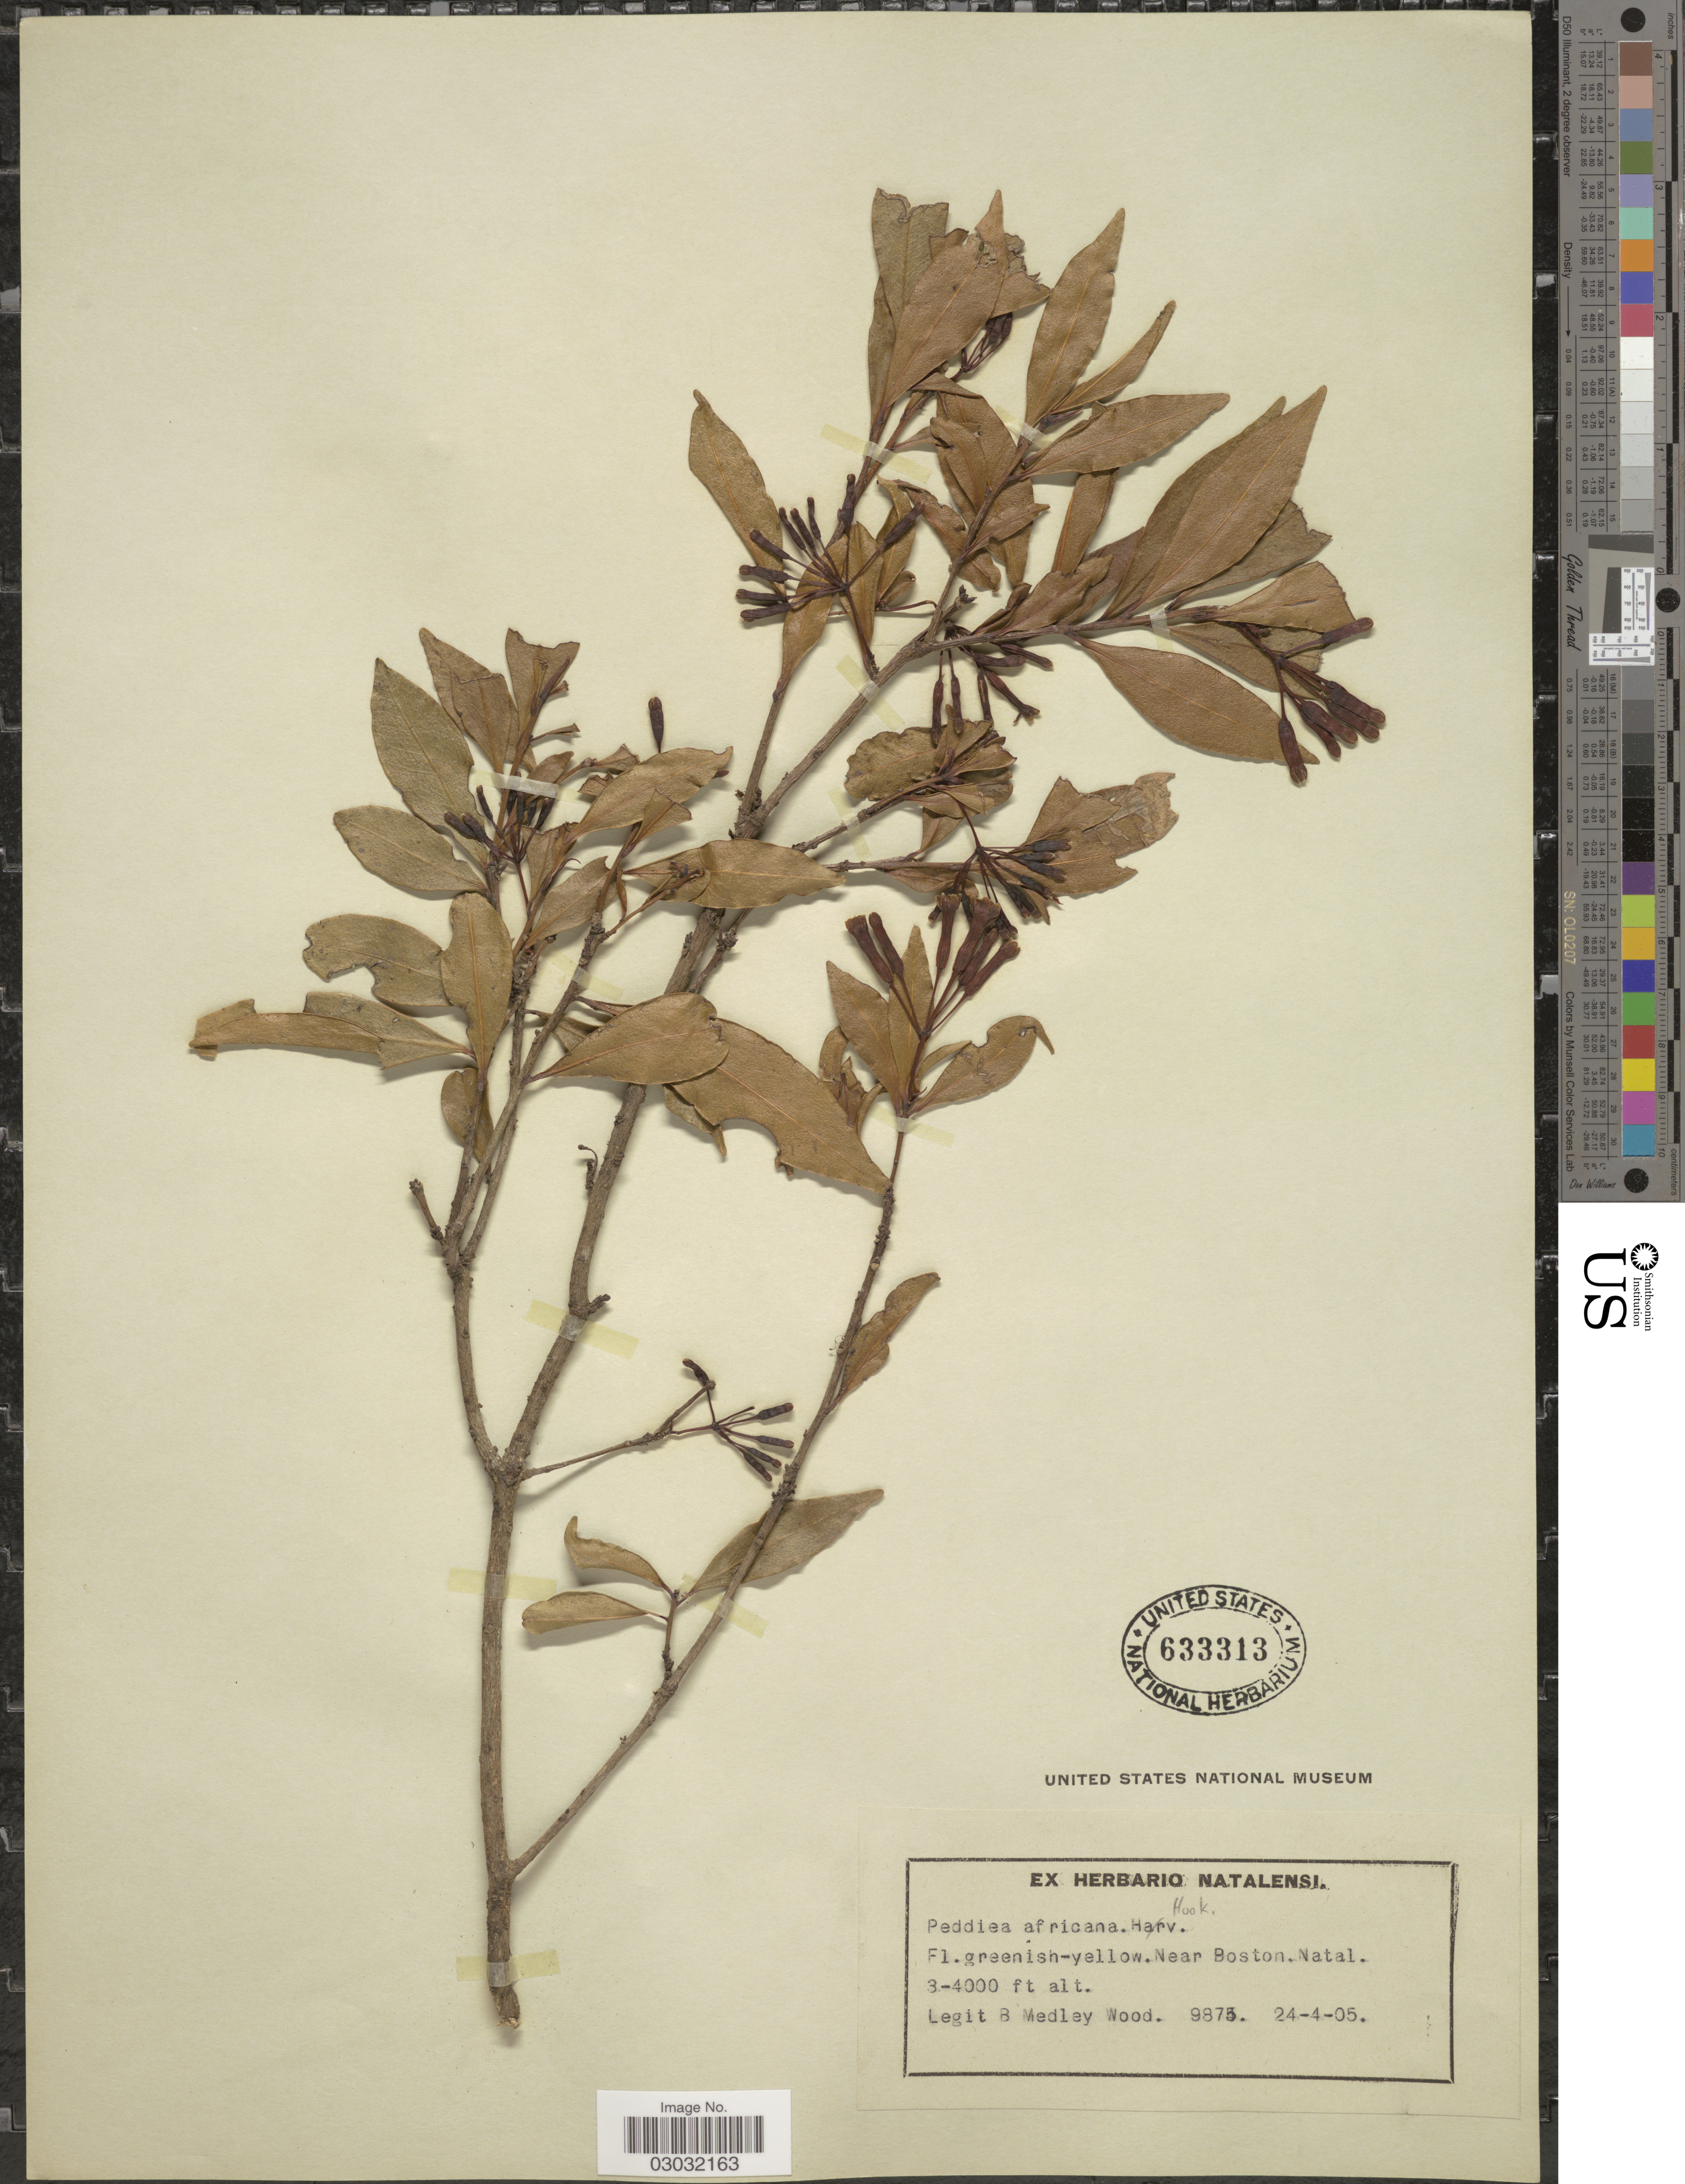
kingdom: Plantae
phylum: Tracheophyta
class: Magnoliopsida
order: Malvales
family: Thymelaeaceae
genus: Peddiea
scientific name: Peddiea africana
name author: Hook.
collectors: B. Medley Wood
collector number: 9875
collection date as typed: Transcribed d/m/y: 24/4/5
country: South Africa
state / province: KwaZulu-Natal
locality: Near Boston. Natal.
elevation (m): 914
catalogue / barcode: US 633313